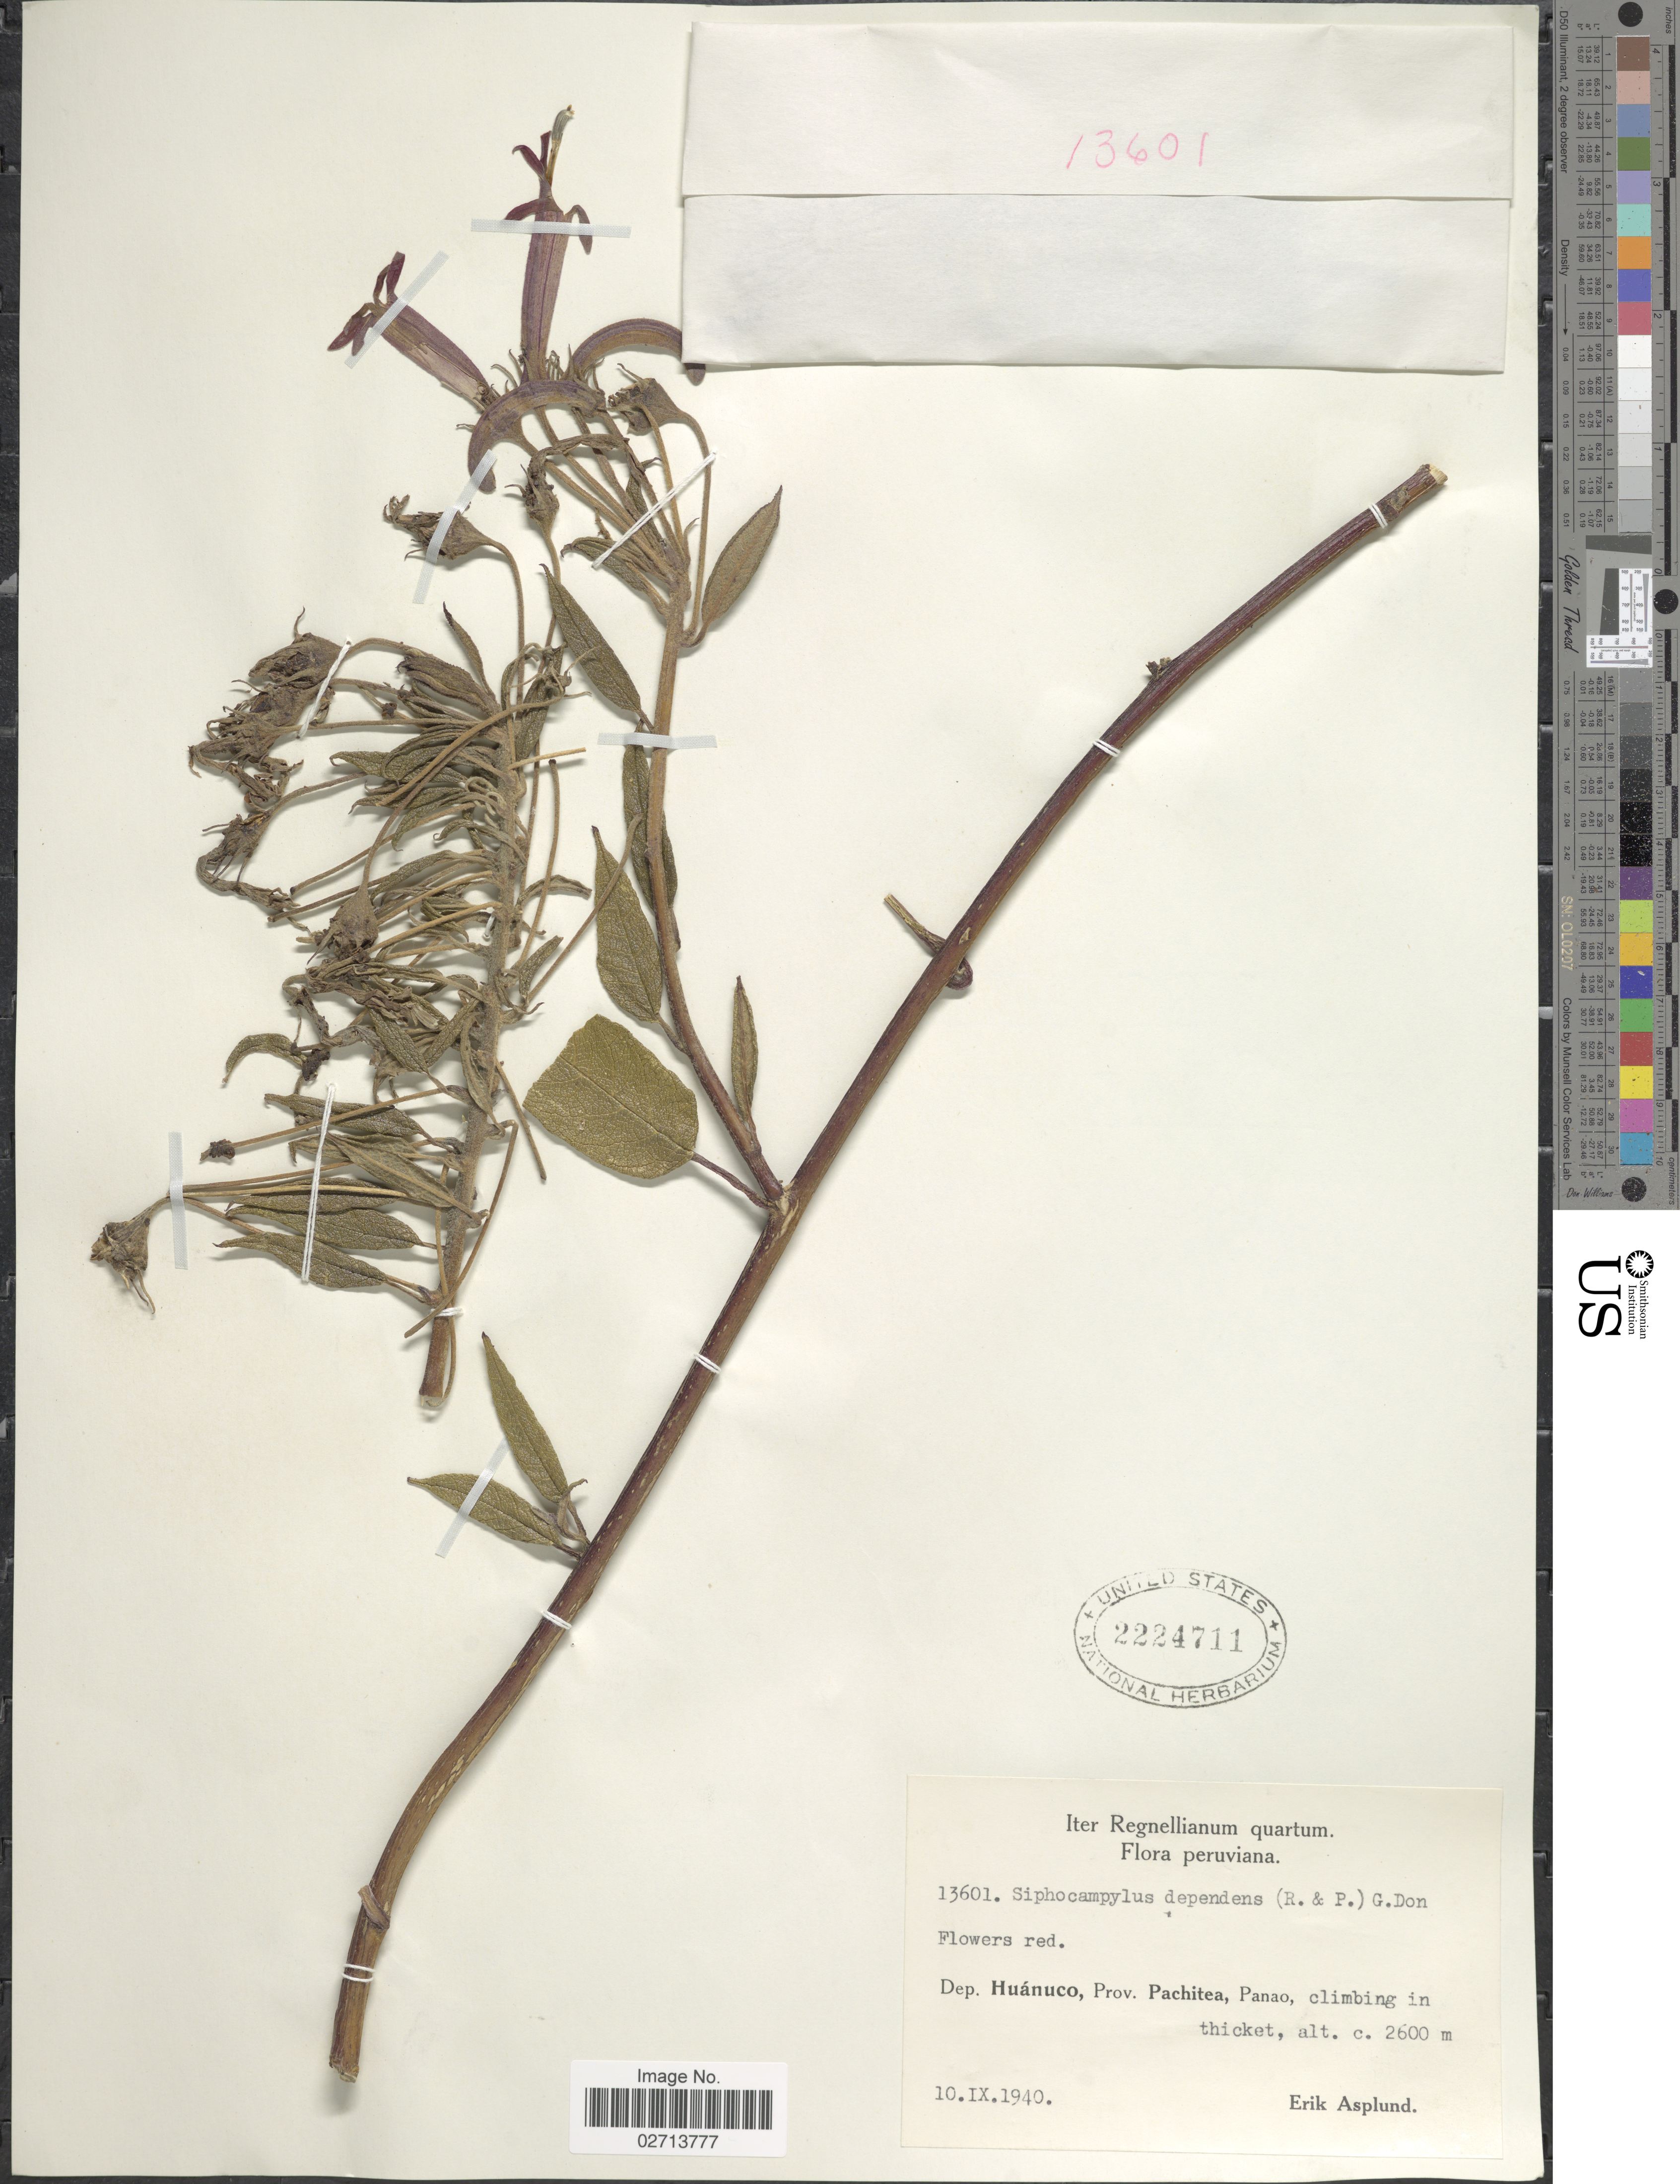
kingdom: Plantae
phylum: Tracheophyta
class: Magnoliopsida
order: Asterales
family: Campanulaceae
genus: Siphocampylus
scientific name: Siphocampylus dependens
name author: G. Don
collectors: E. Asplund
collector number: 13601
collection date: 1940-09-10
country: Peru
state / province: Huánuco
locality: Dep. Huánuco, Prov. Pachitea, Panao, climbing in thicket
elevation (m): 2600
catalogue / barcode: US 2224711